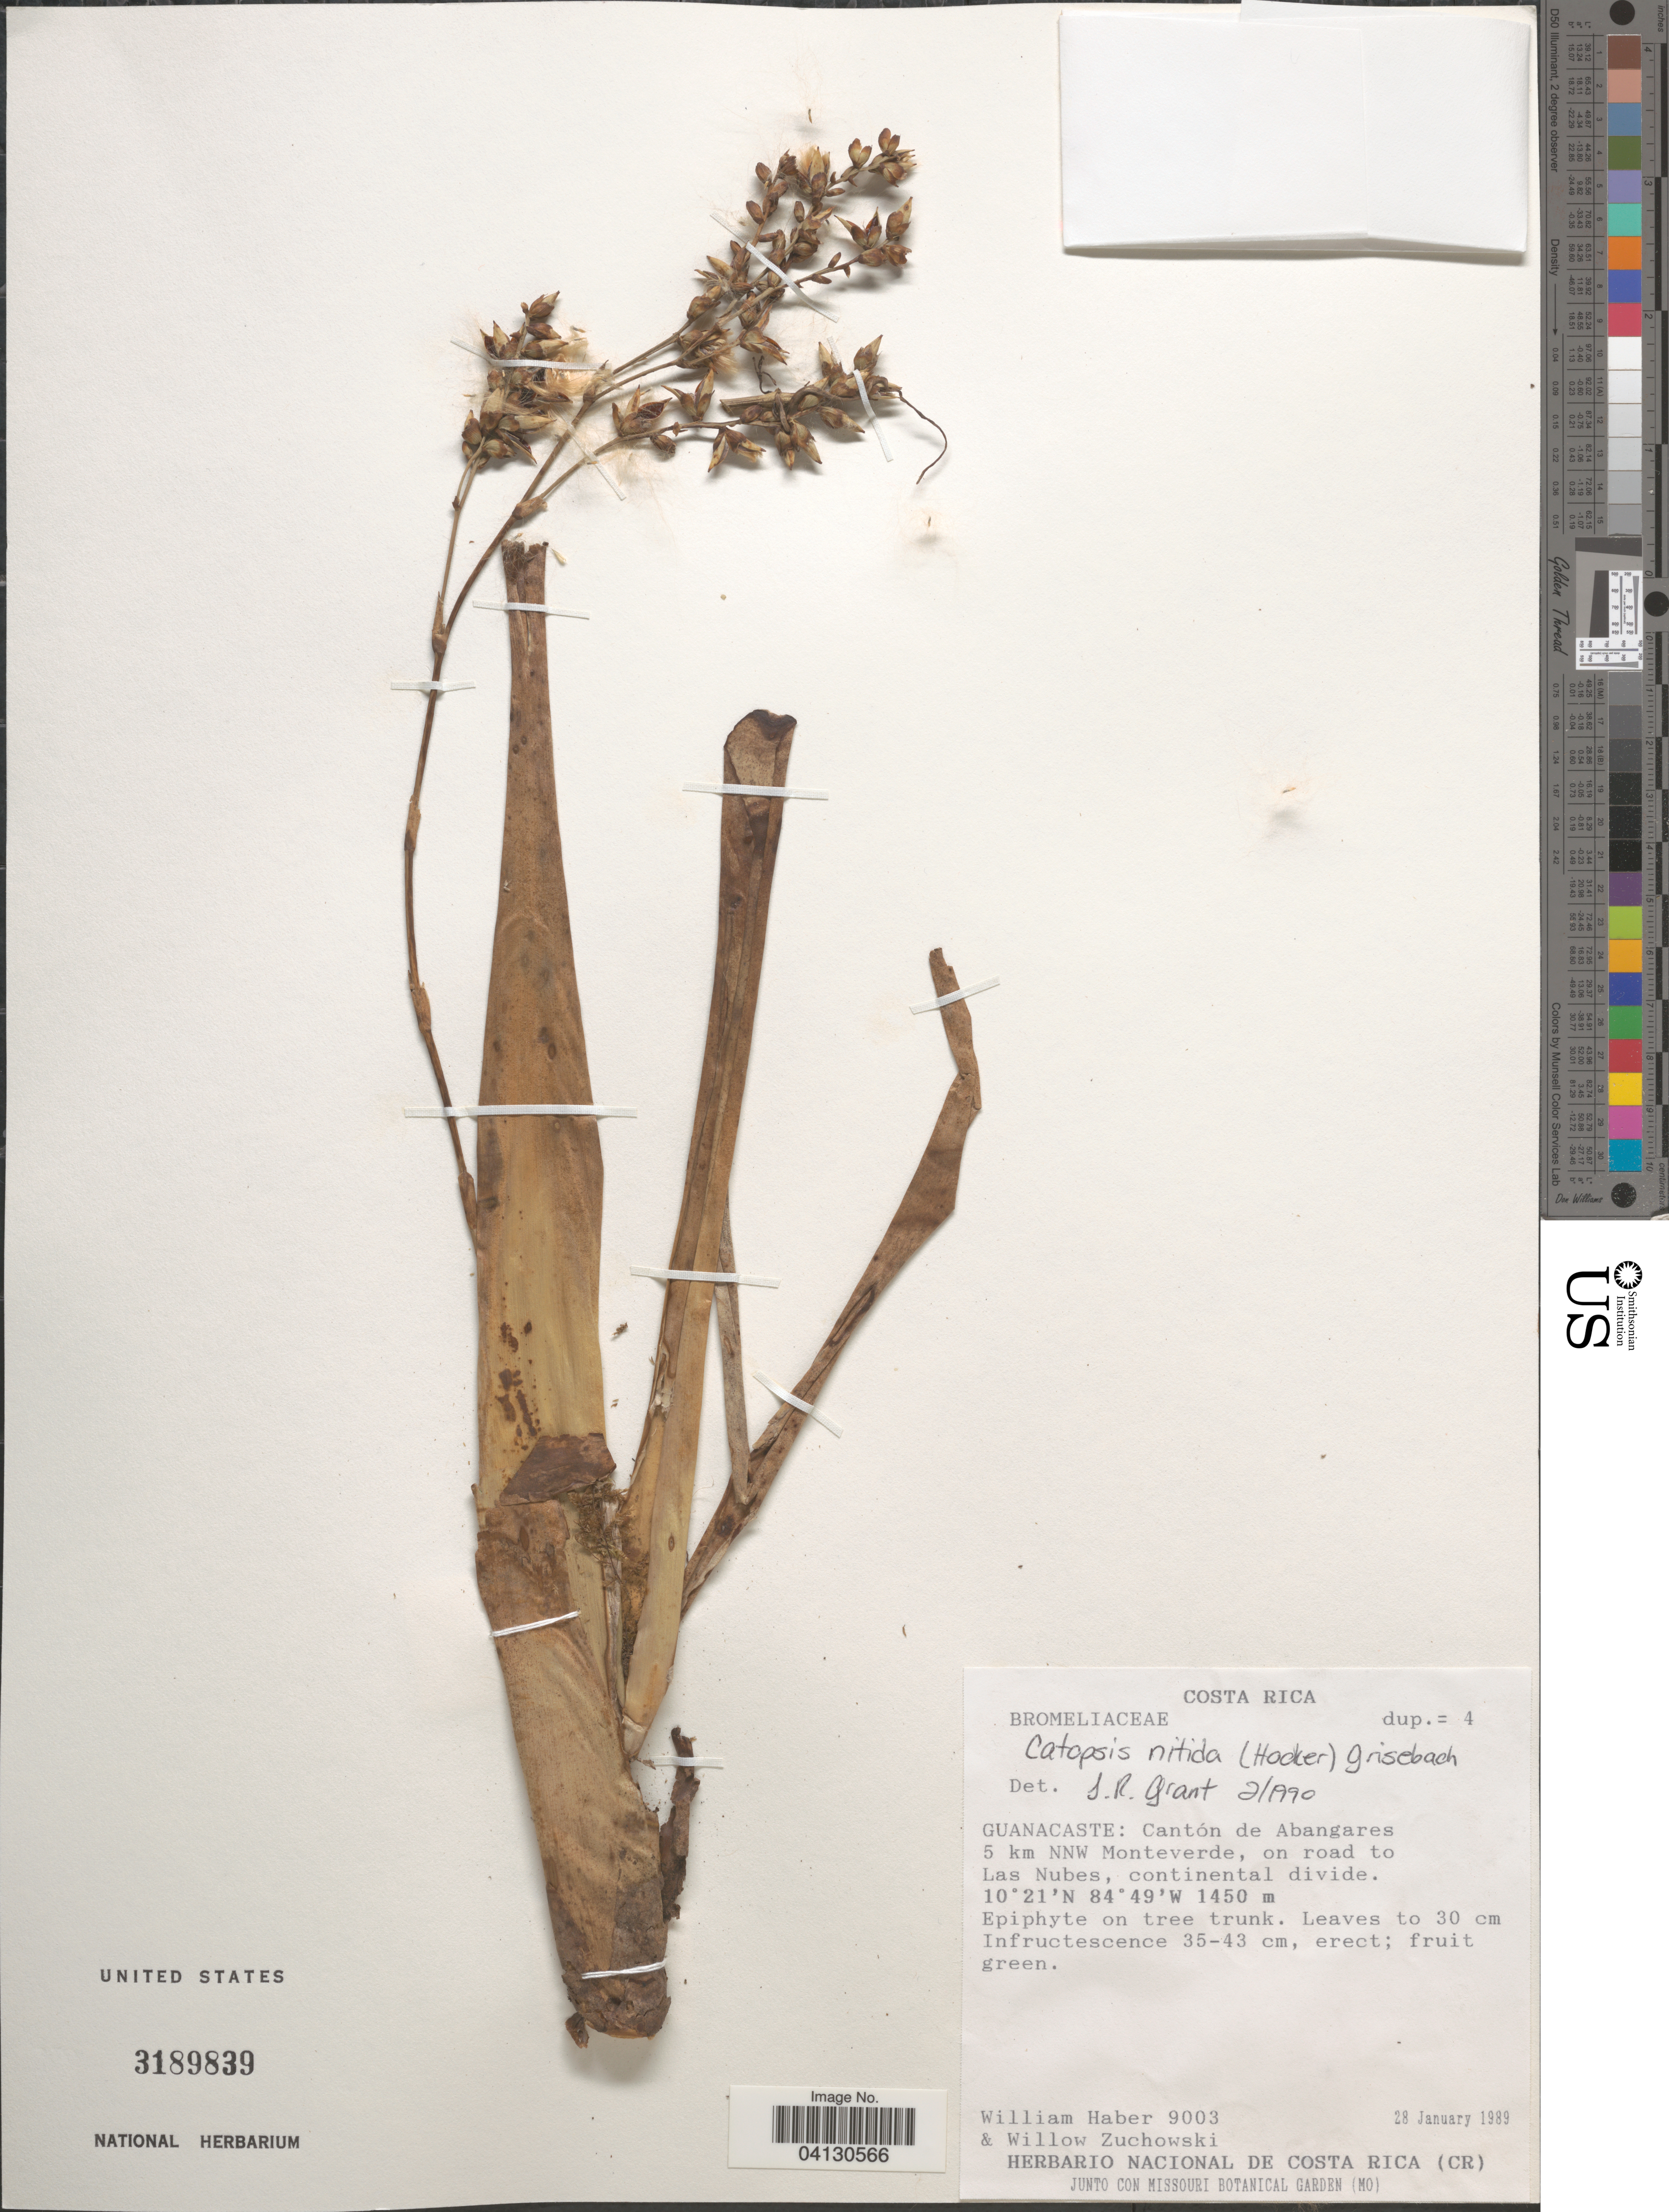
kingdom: Plantae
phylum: Tracheophyta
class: Liliopsida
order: Poales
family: Bromeliaceae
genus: Catopsis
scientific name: Catopsis nitida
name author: (Hook.) Griseb.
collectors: W. Haber & W. Zuchowski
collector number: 9003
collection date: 1989-01-28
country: Costa Rica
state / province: Guanacaste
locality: Cantón de Abangares 5 km NNW Monteverde, on road to Las Nubes, continental divide.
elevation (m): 1450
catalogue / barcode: US 3189839